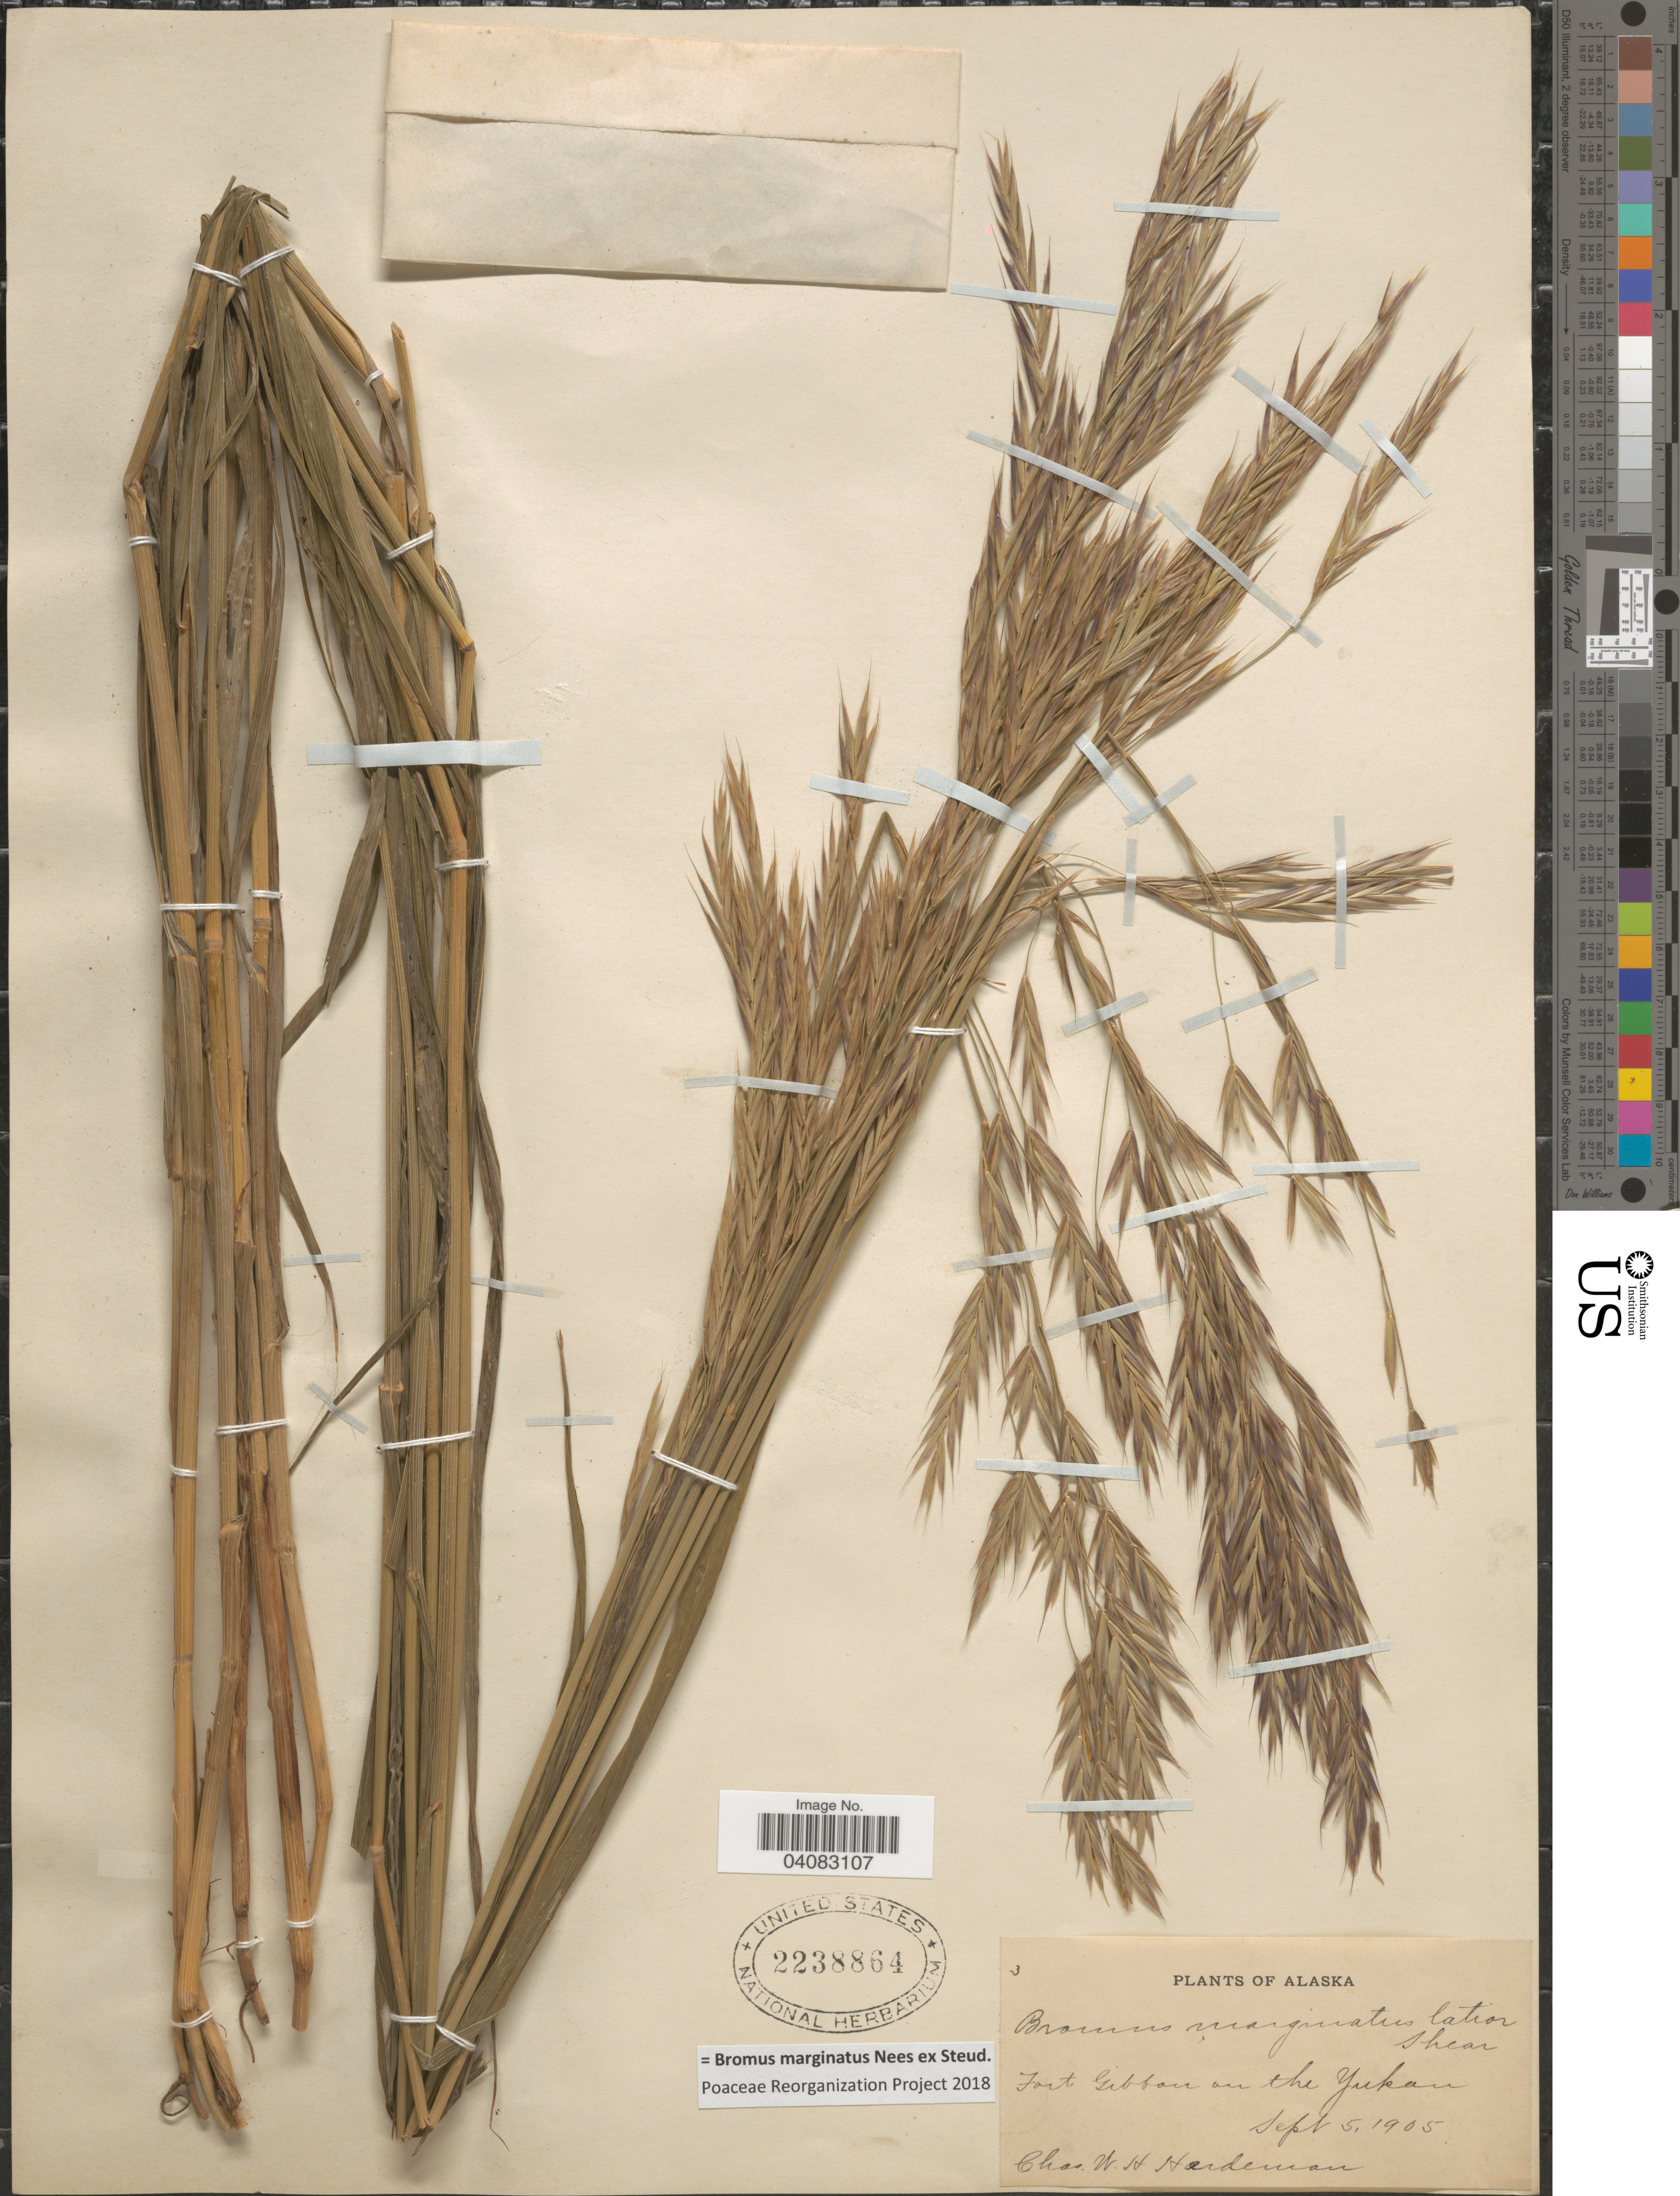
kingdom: Plantae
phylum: Tracheophyta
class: Liliopsida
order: Poales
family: Poaceae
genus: Bromus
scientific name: Bromus marginatus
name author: Nees ex Steud.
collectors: C. Hardeman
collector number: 3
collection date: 1905-09-05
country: United States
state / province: Alaska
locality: Fort Gibbon on the Yukon.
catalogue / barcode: US 2238864